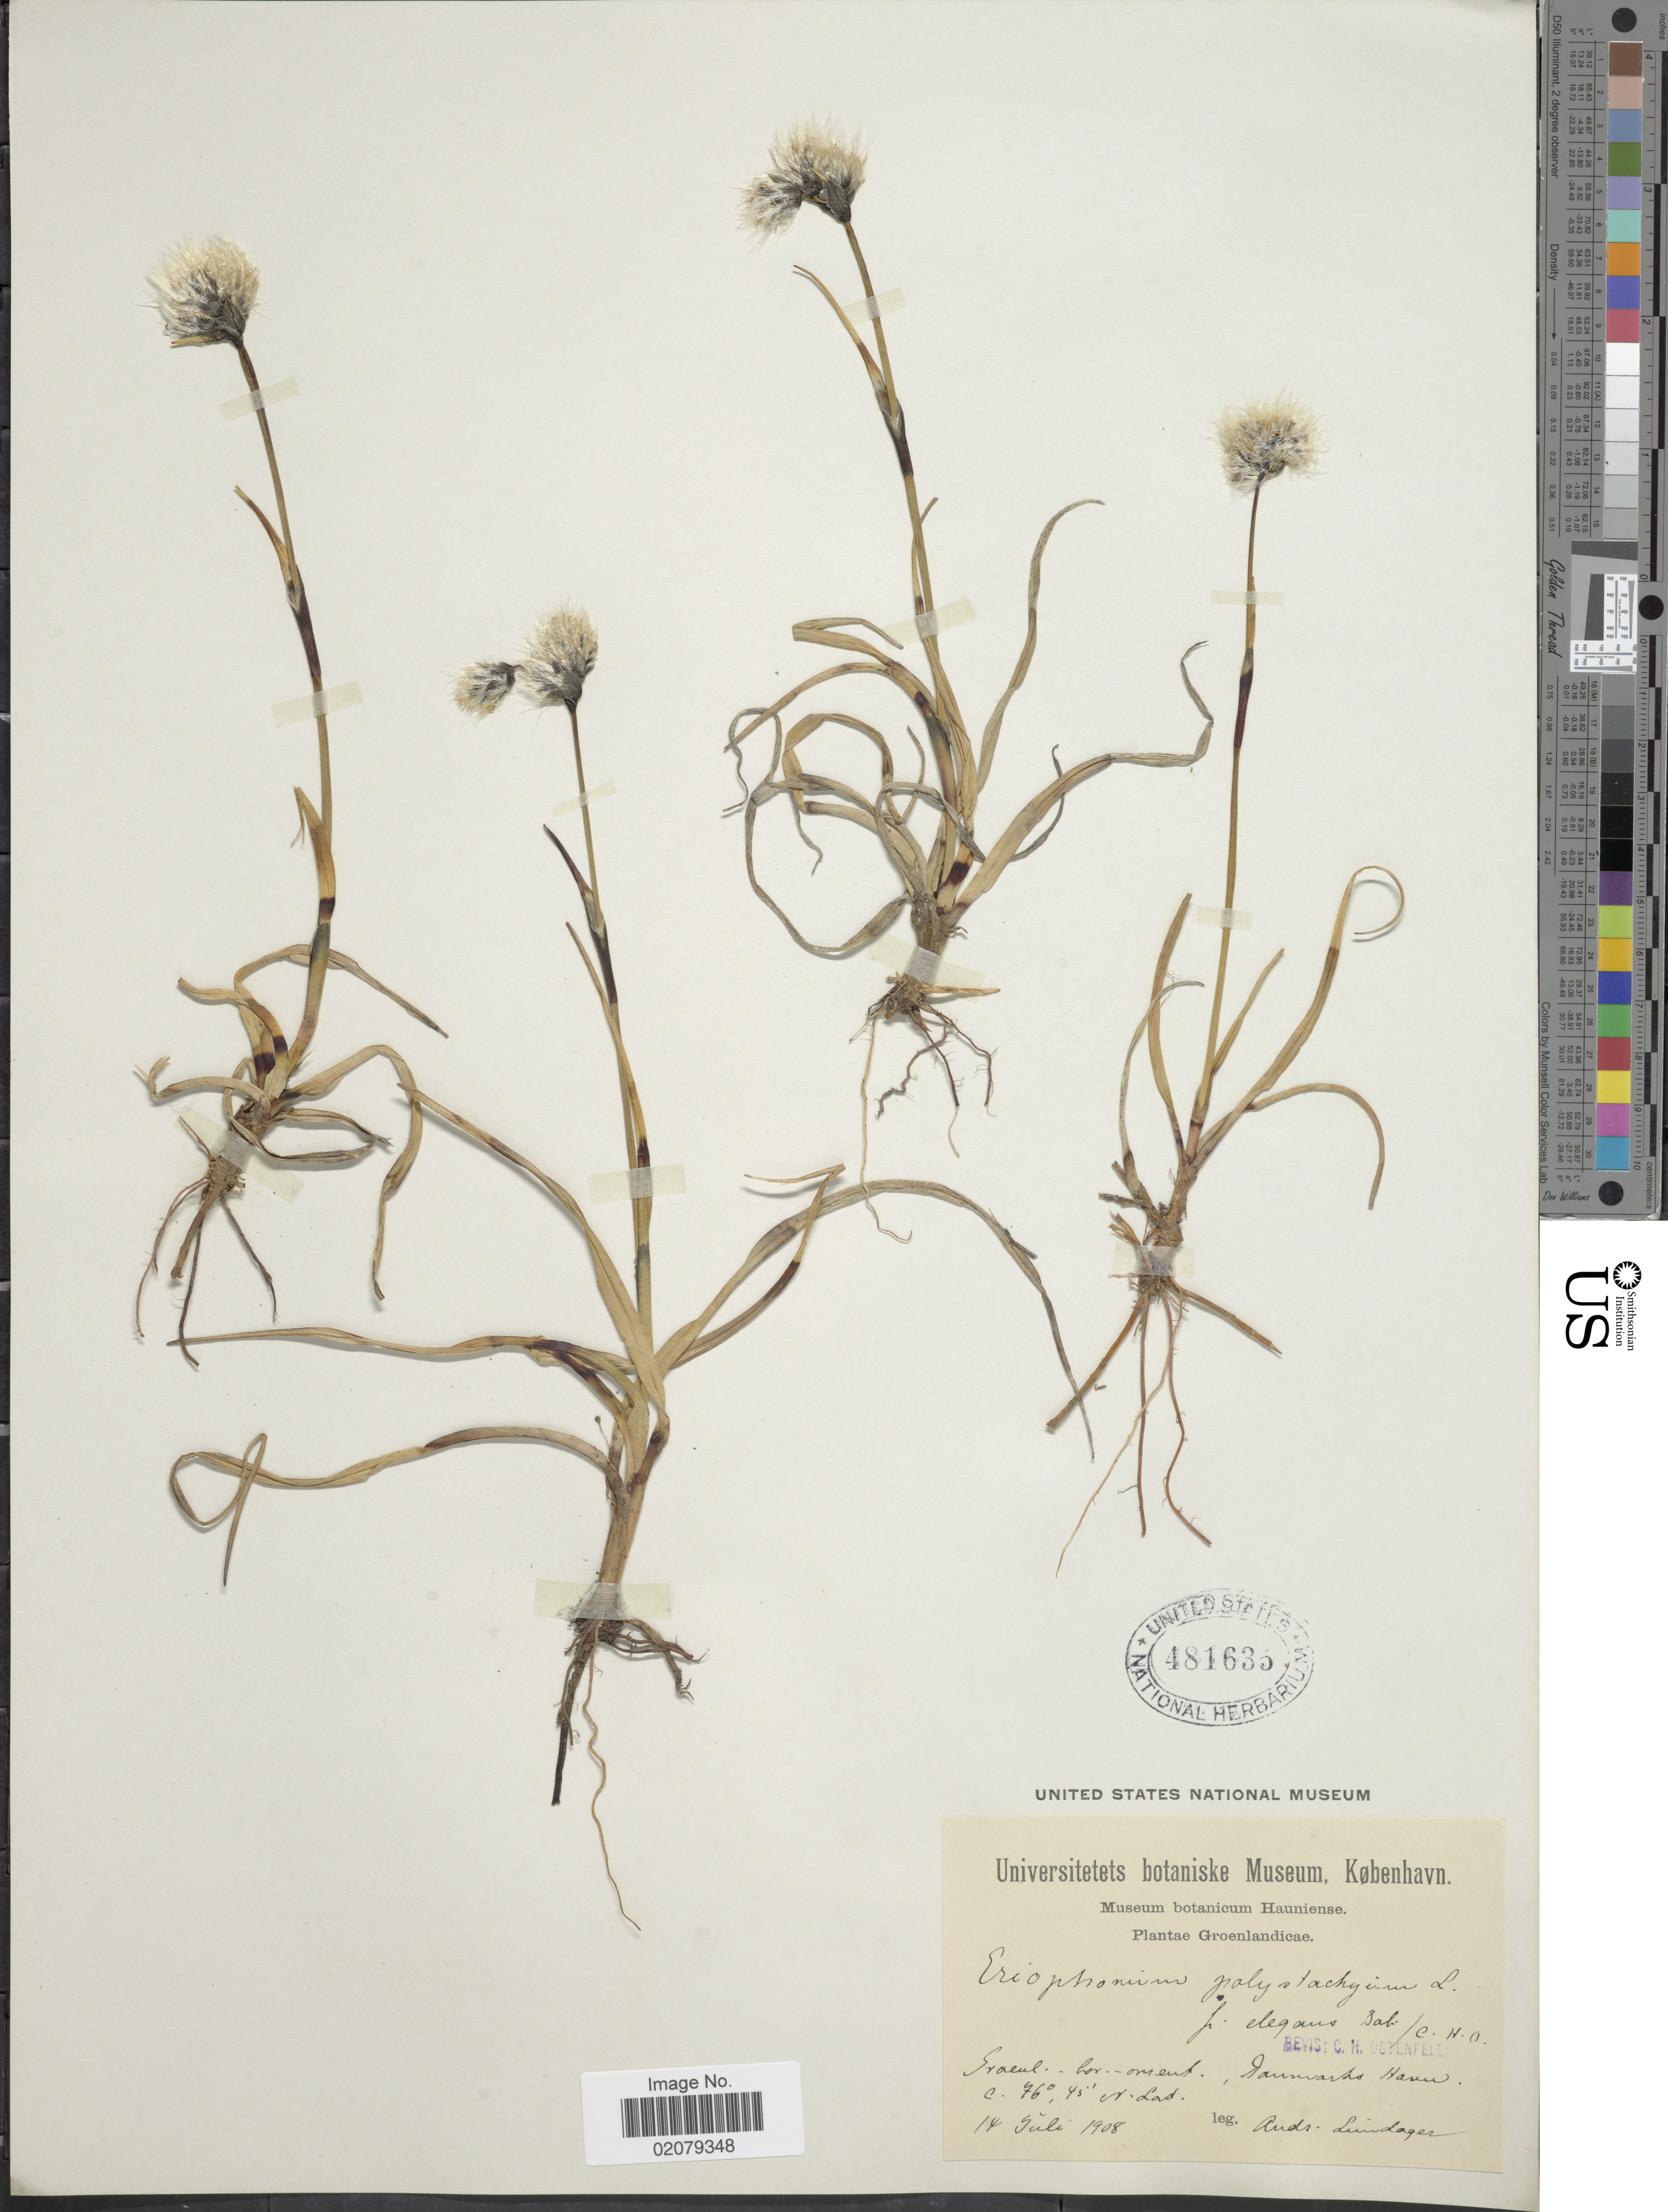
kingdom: Plantae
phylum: Tracheophyta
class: Liliopsida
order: Poales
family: Cyperaceae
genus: Eriophorum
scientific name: Eriophorum angustifolium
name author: Honck.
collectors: A. Lundager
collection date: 1908-07-14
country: Greenland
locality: Groenlandicae, Groenl bor orient. Danmarks Havn.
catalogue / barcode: US 481635